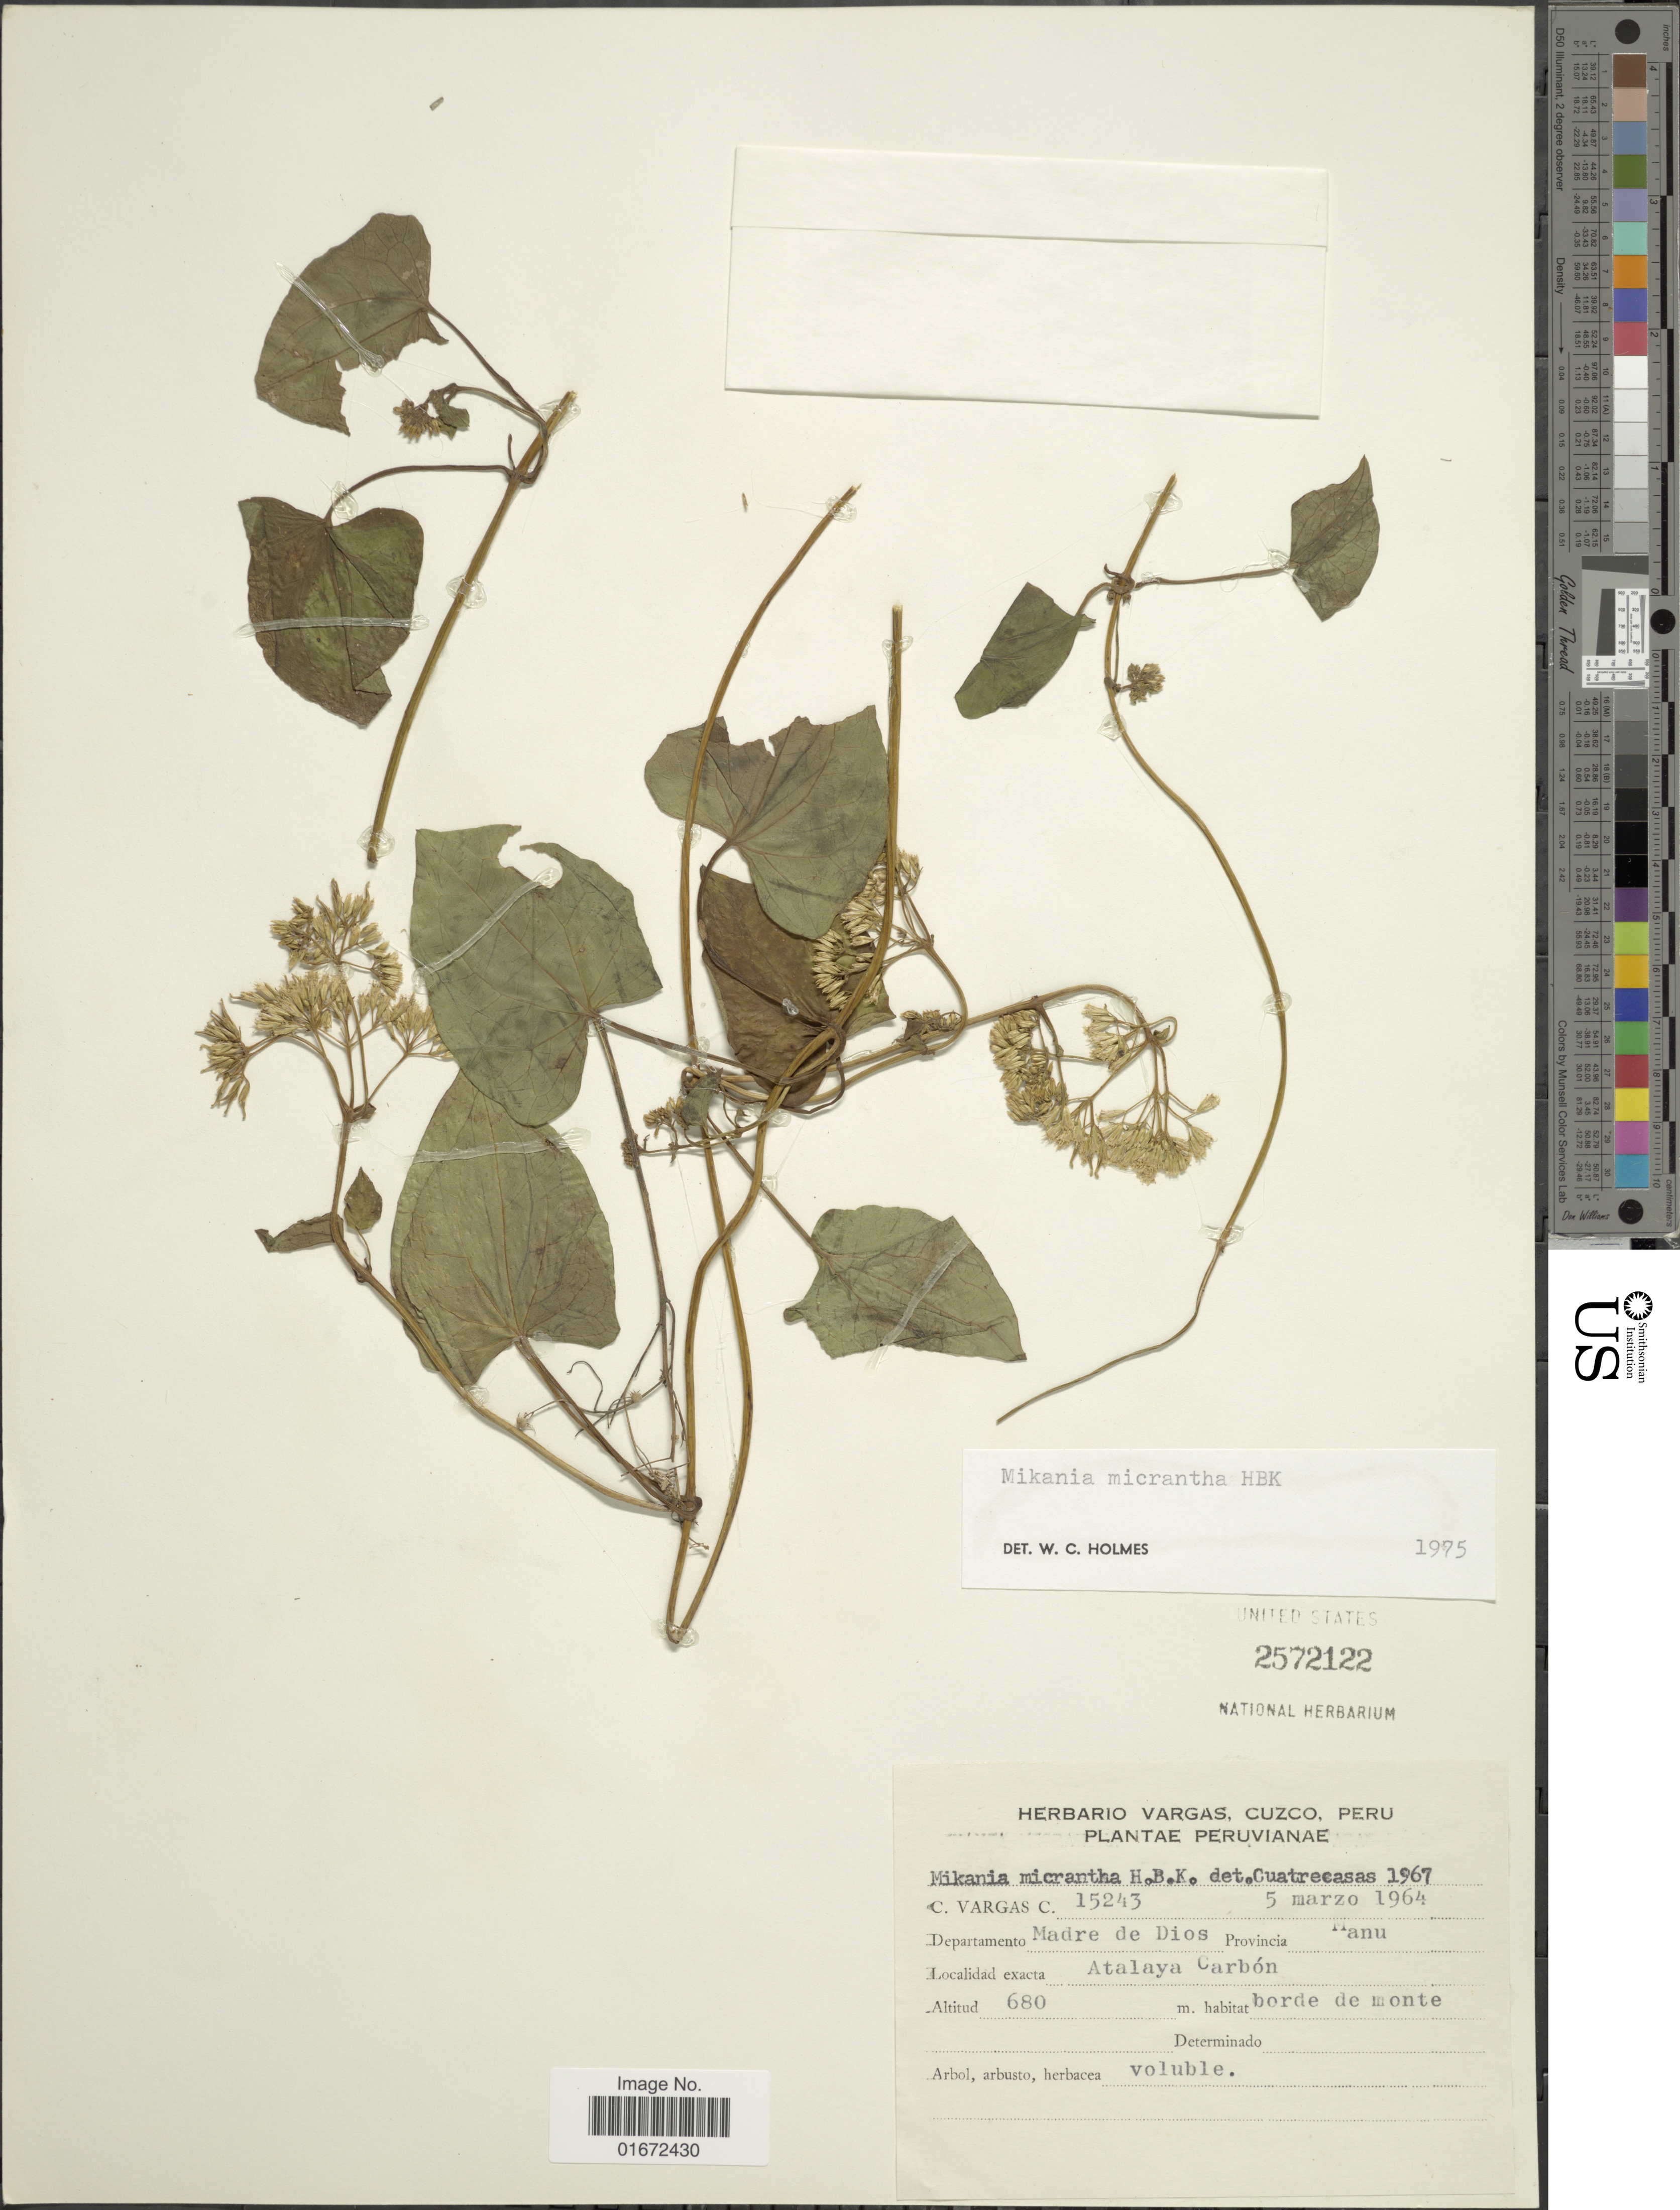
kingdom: Plantae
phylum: Tracheophyta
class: Magnoliopsida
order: Asterales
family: Asteraceae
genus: Mikania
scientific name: Mikania micrantha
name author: Kunth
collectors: C. Vargas Calderón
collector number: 15243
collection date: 1964-03-05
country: Peru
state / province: Madre de Dios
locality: Departamento Madre de Dios. Provincia Manu. Atalaya Carbón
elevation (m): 680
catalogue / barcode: US 2572122